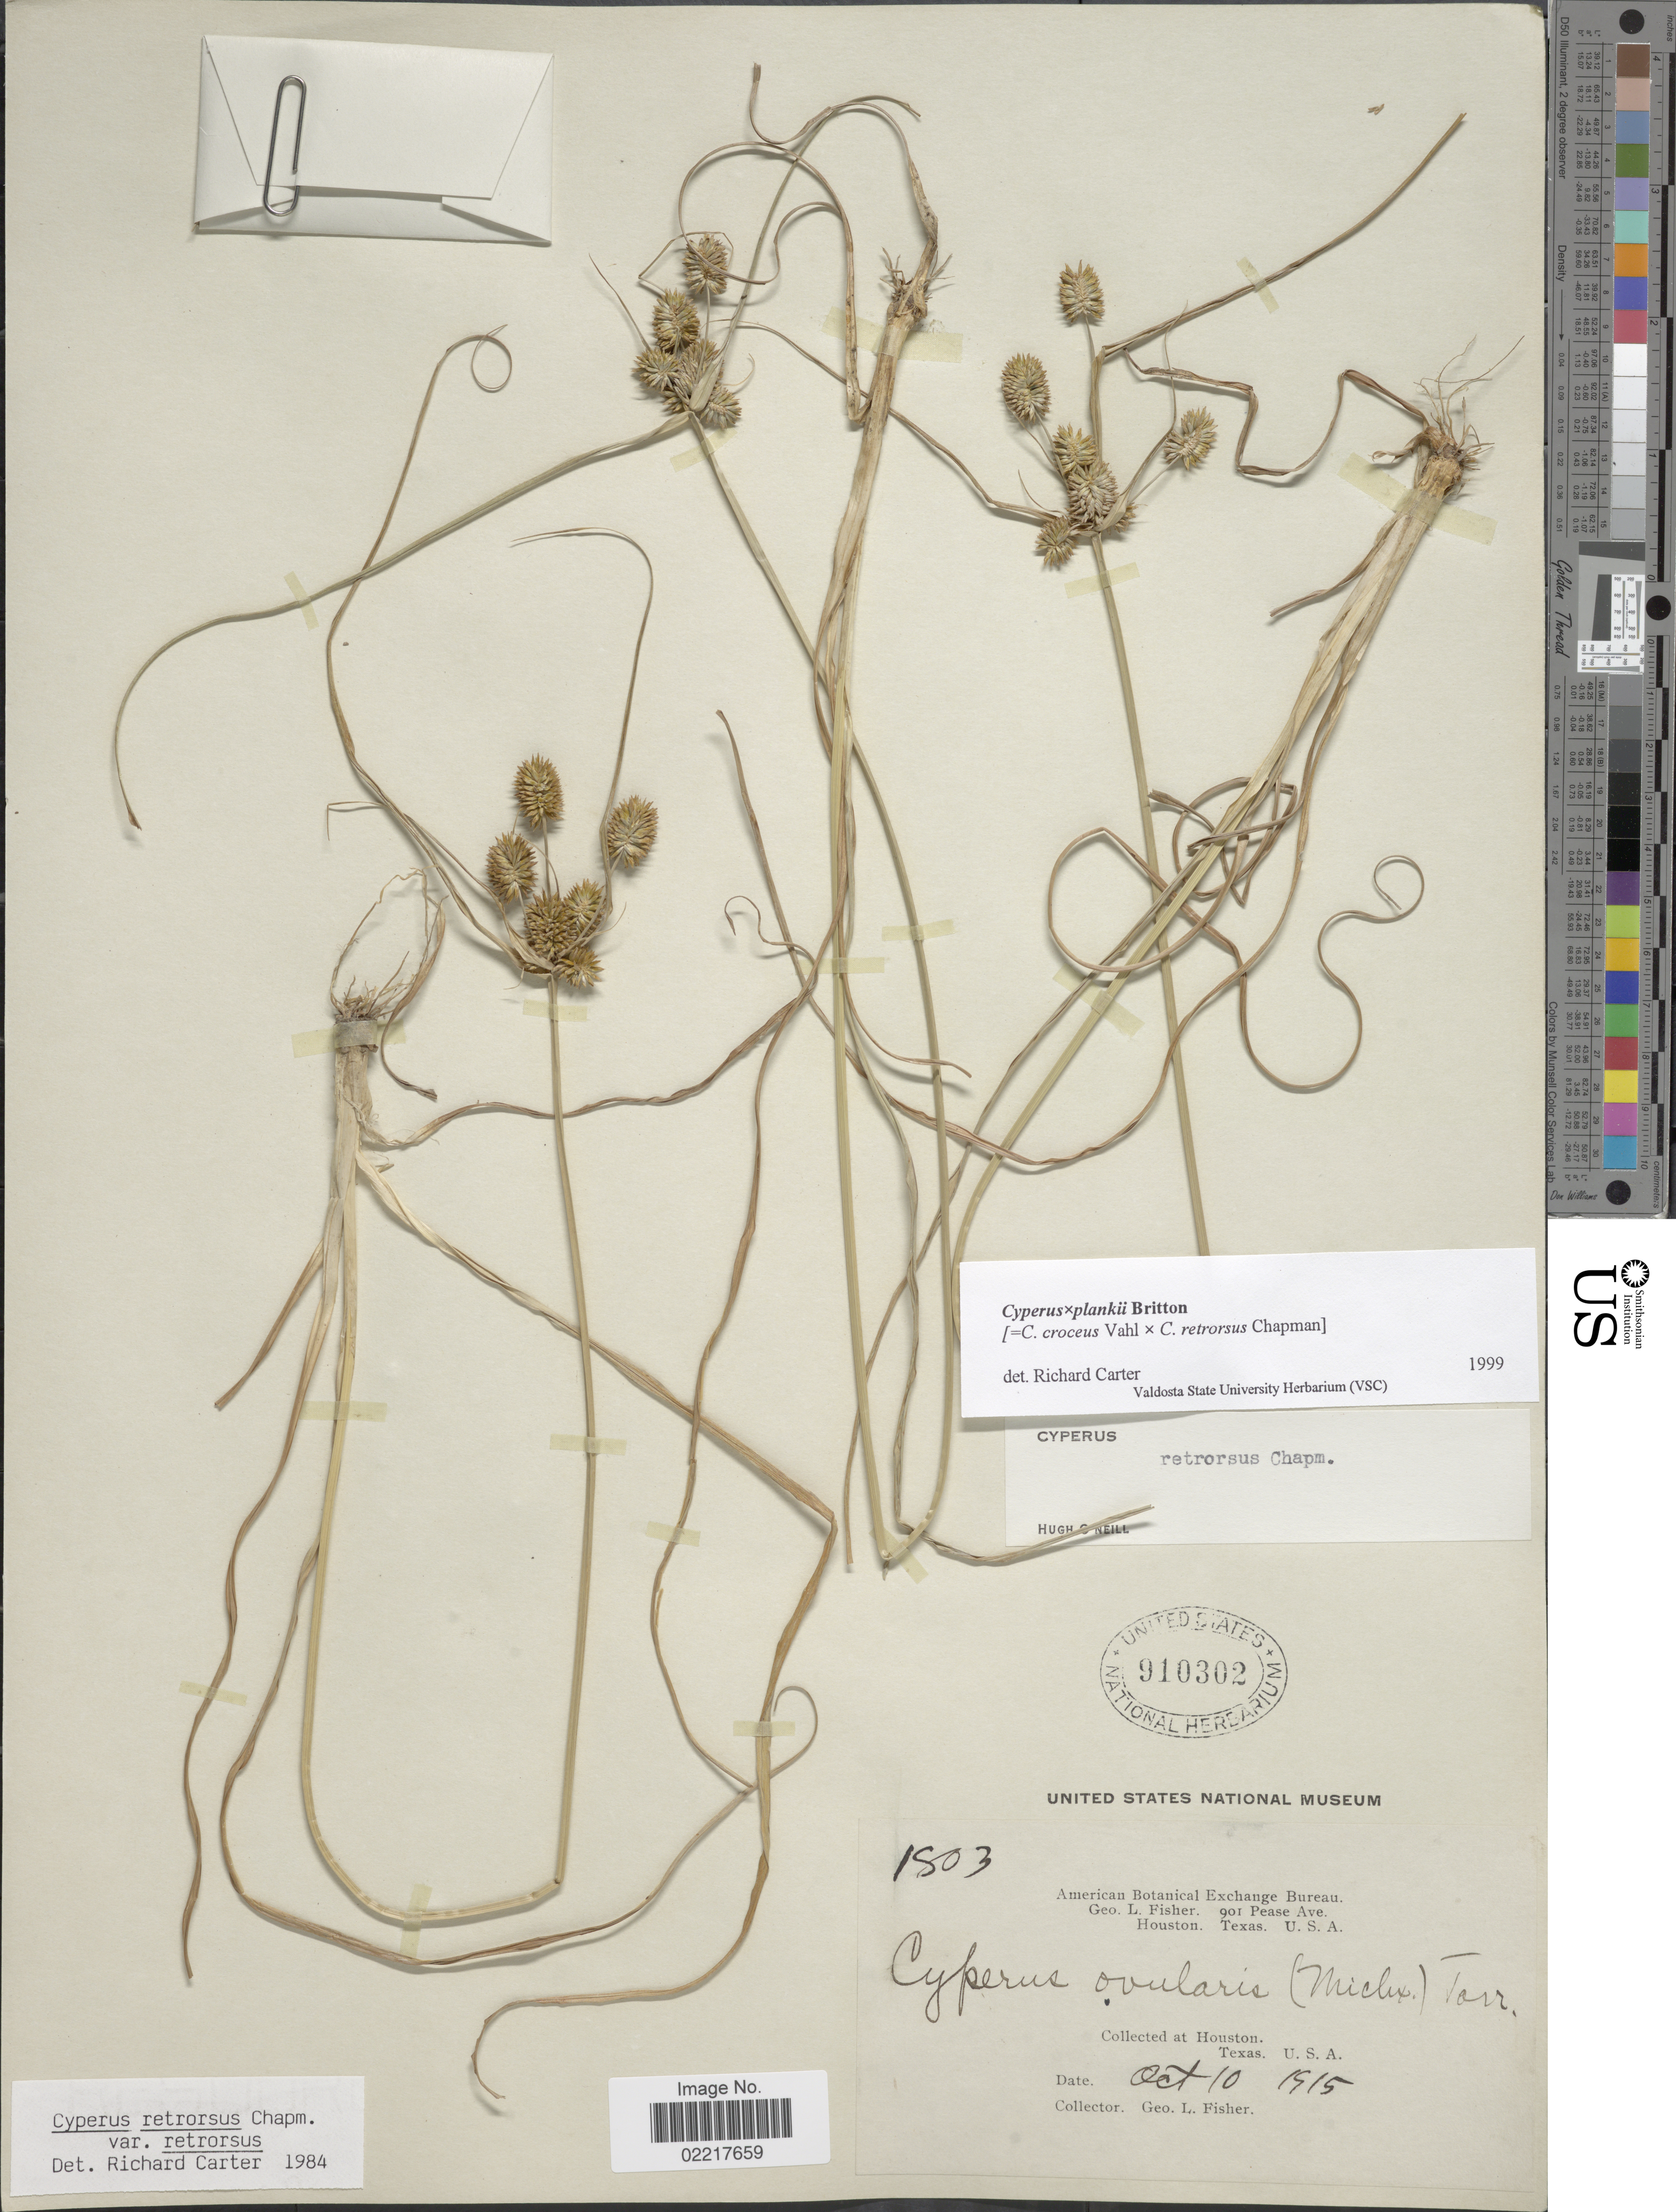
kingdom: Plantae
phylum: Tracheophyta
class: Liliopsida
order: Poales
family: Cyperaceae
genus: Cyperus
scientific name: Cyperus x plankii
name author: Britton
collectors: G. L. Fisher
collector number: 1803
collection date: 1915-10-10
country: United States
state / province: Texas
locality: Houston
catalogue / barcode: US 910302